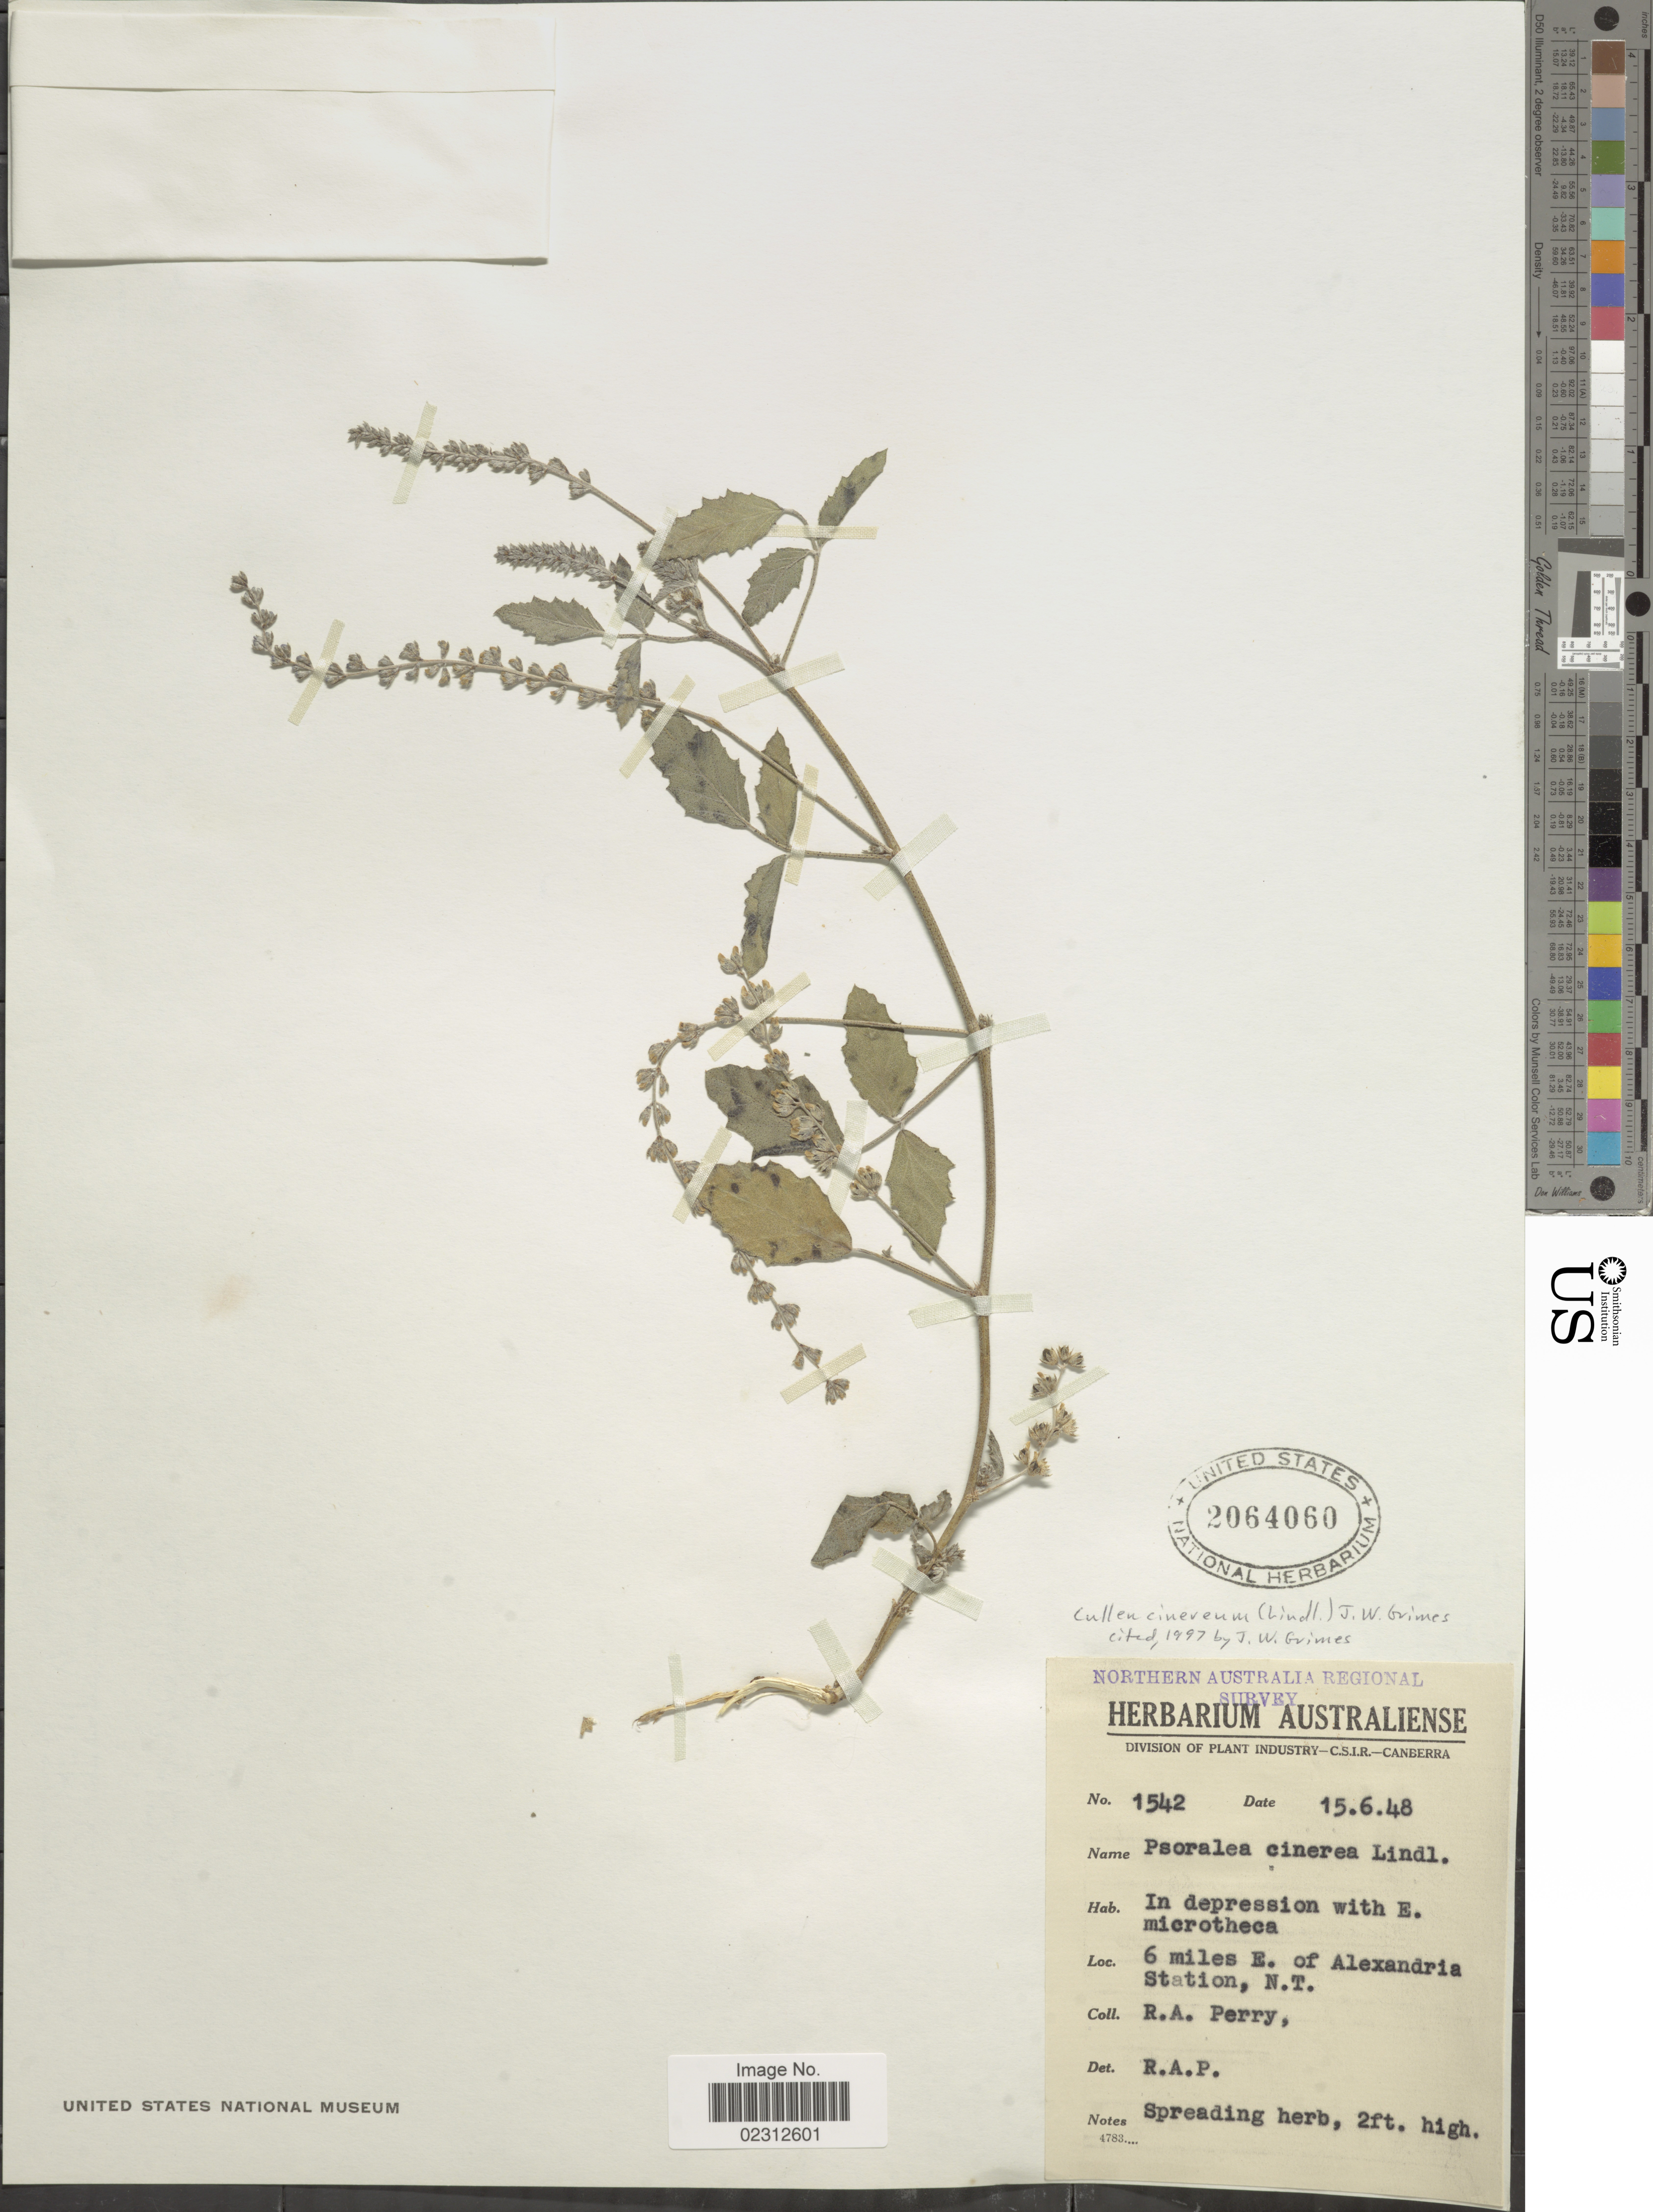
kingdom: Plantae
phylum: Tracheophyta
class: Magnoliopsida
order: Fabales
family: Fabaceae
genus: Cullen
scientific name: Cullen cinereum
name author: (Lindl.) J.W. Grimes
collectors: Perry, R. A.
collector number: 1542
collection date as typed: Transcribed d/m/y: 15/6/48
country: Australia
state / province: Northern Territory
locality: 6 miles E. of Alexandria Station, N.T.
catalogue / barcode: US 2064060